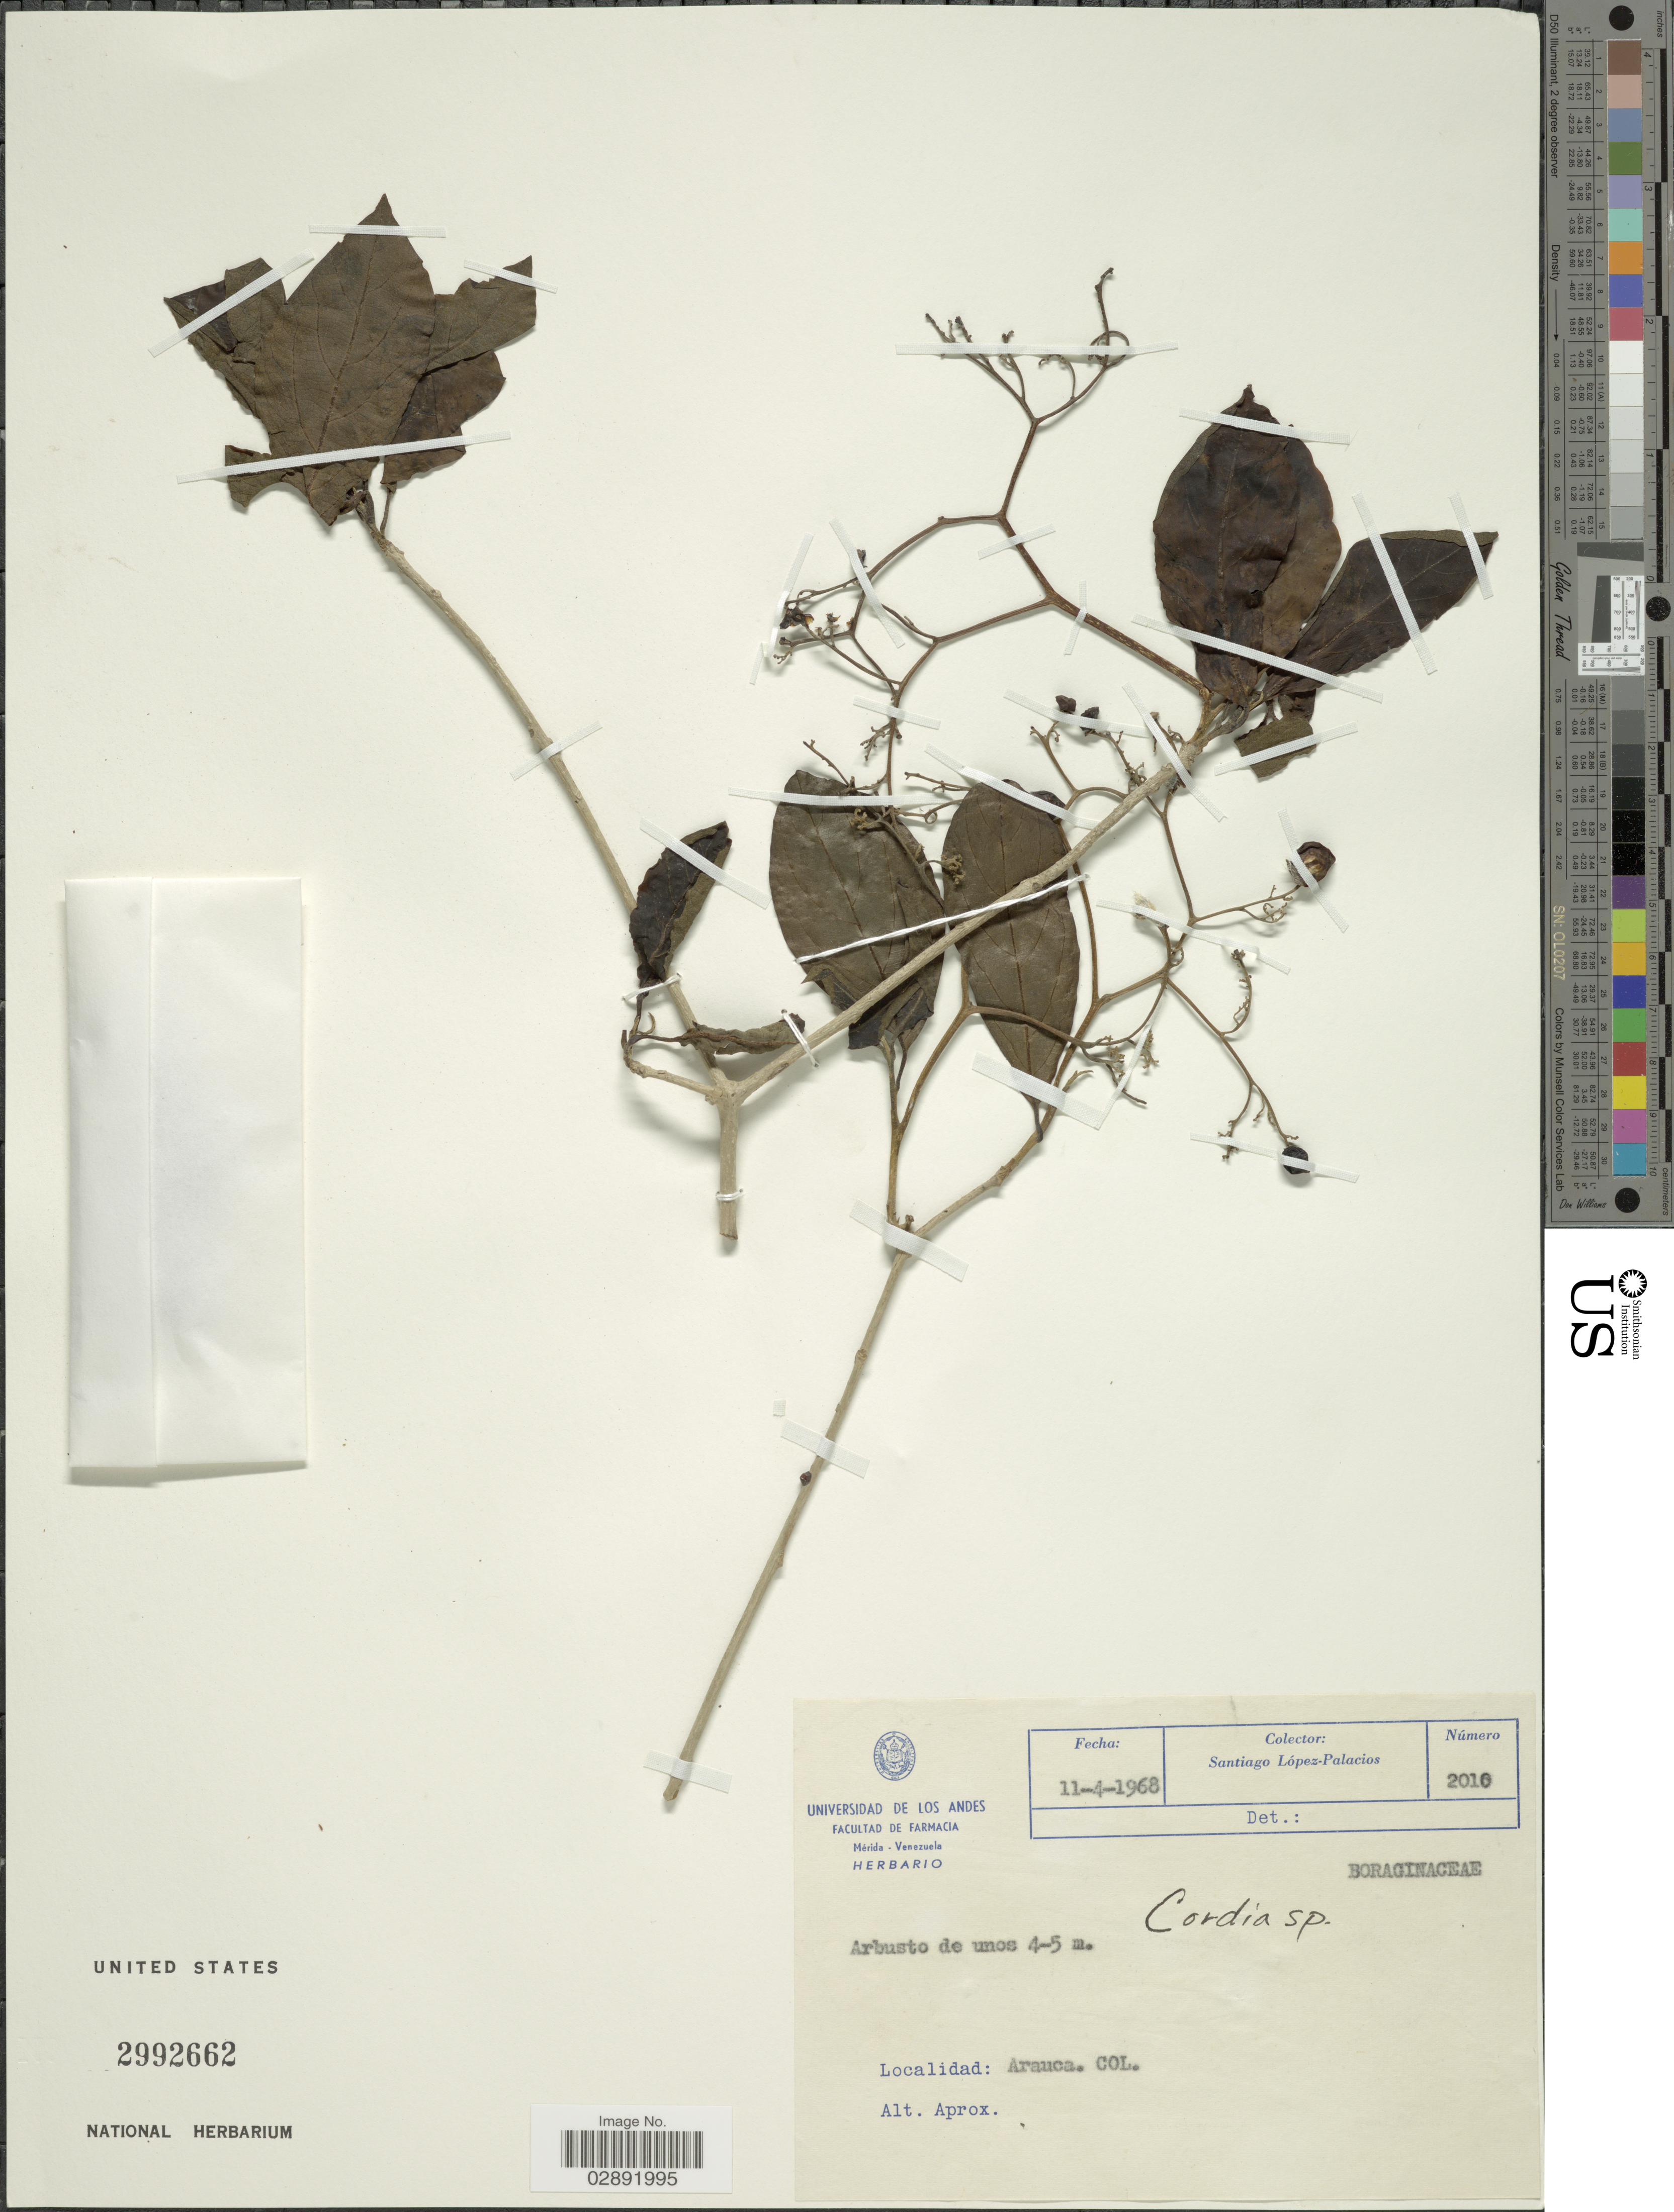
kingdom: Plantae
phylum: Tracheophyta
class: Magnoliopsida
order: Boraginales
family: Cordiaceae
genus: Cordia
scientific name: Cordia sp.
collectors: S. López-Palacios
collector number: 2010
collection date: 1968-04-11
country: Colombia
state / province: Arauca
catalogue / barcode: US 2992662